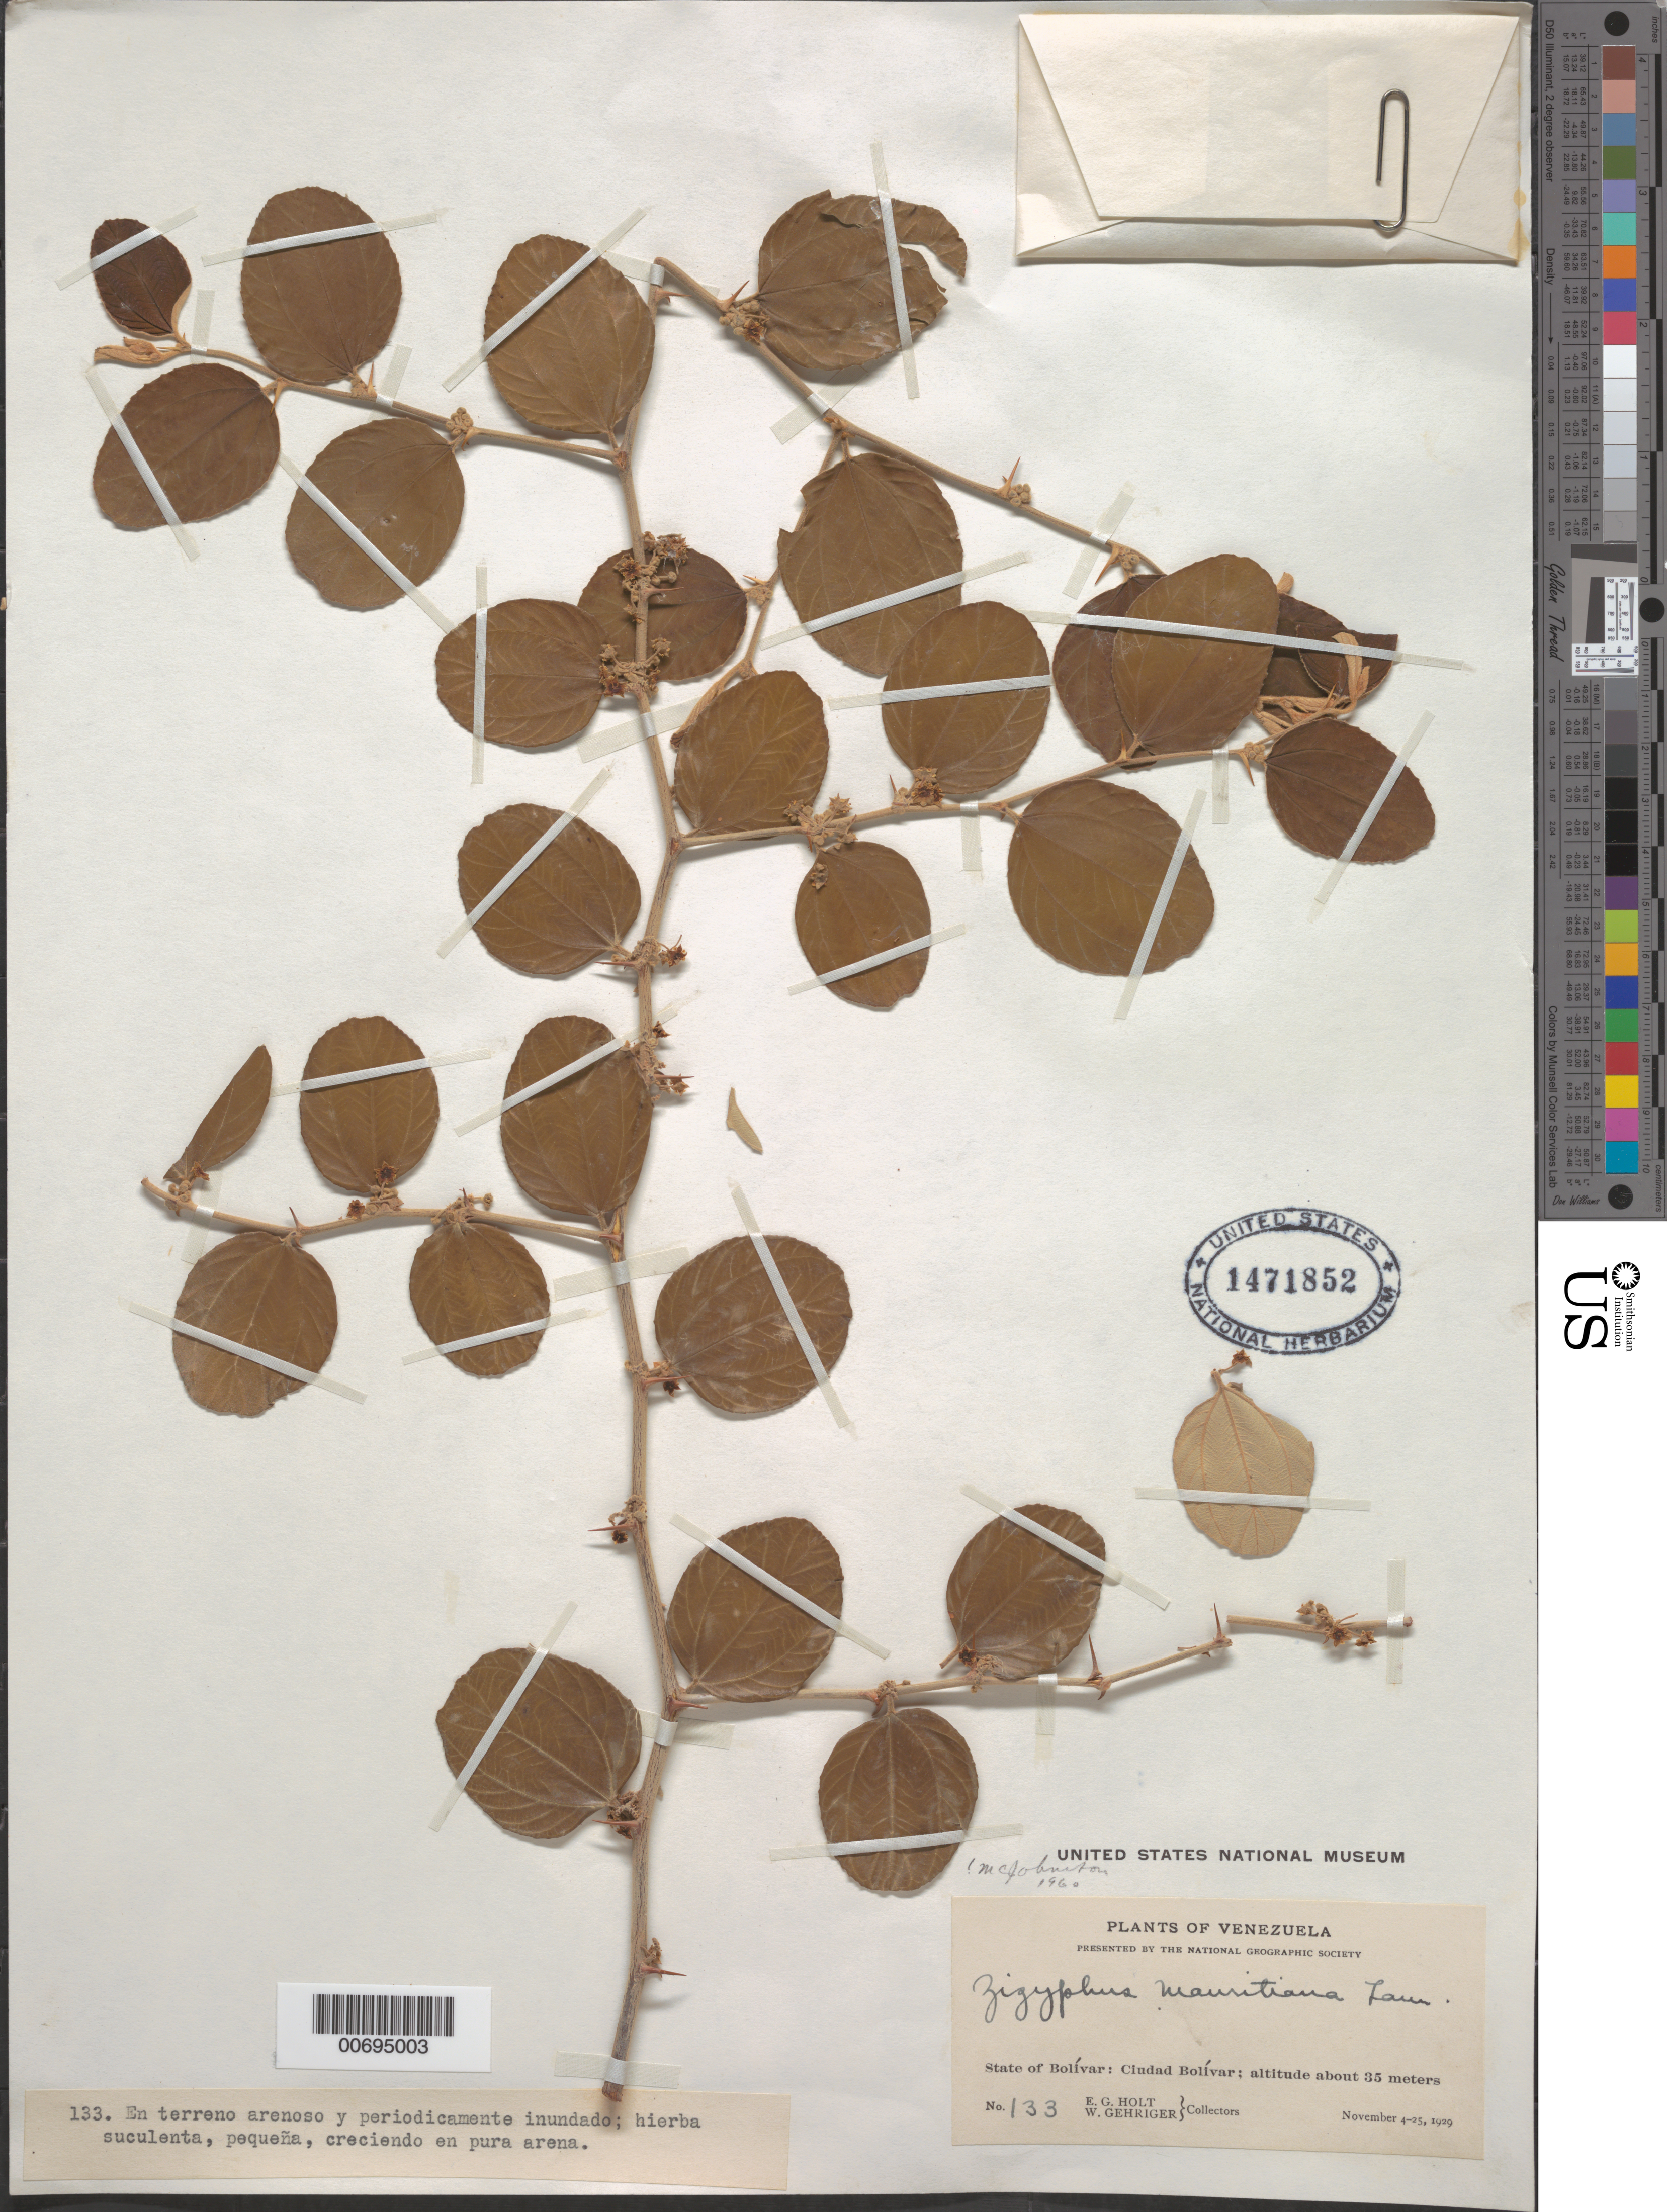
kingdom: Plantae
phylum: Tracheophyta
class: Magnoliopsida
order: Rosales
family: Rhamnaceae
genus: Ziziphus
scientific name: Ziziphus mauritiana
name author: Lam.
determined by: Johnston, Marshall C.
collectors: E. Holt & W. Gehriger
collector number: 133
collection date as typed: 4-Nov-29 to 25-Nov-29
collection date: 1929-11-04/1929-11-25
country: Venezuela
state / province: Bolívar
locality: Ciudad Bolívar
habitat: Terreno arenoso y periodicamente inundado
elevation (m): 35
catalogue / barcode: US 1471852